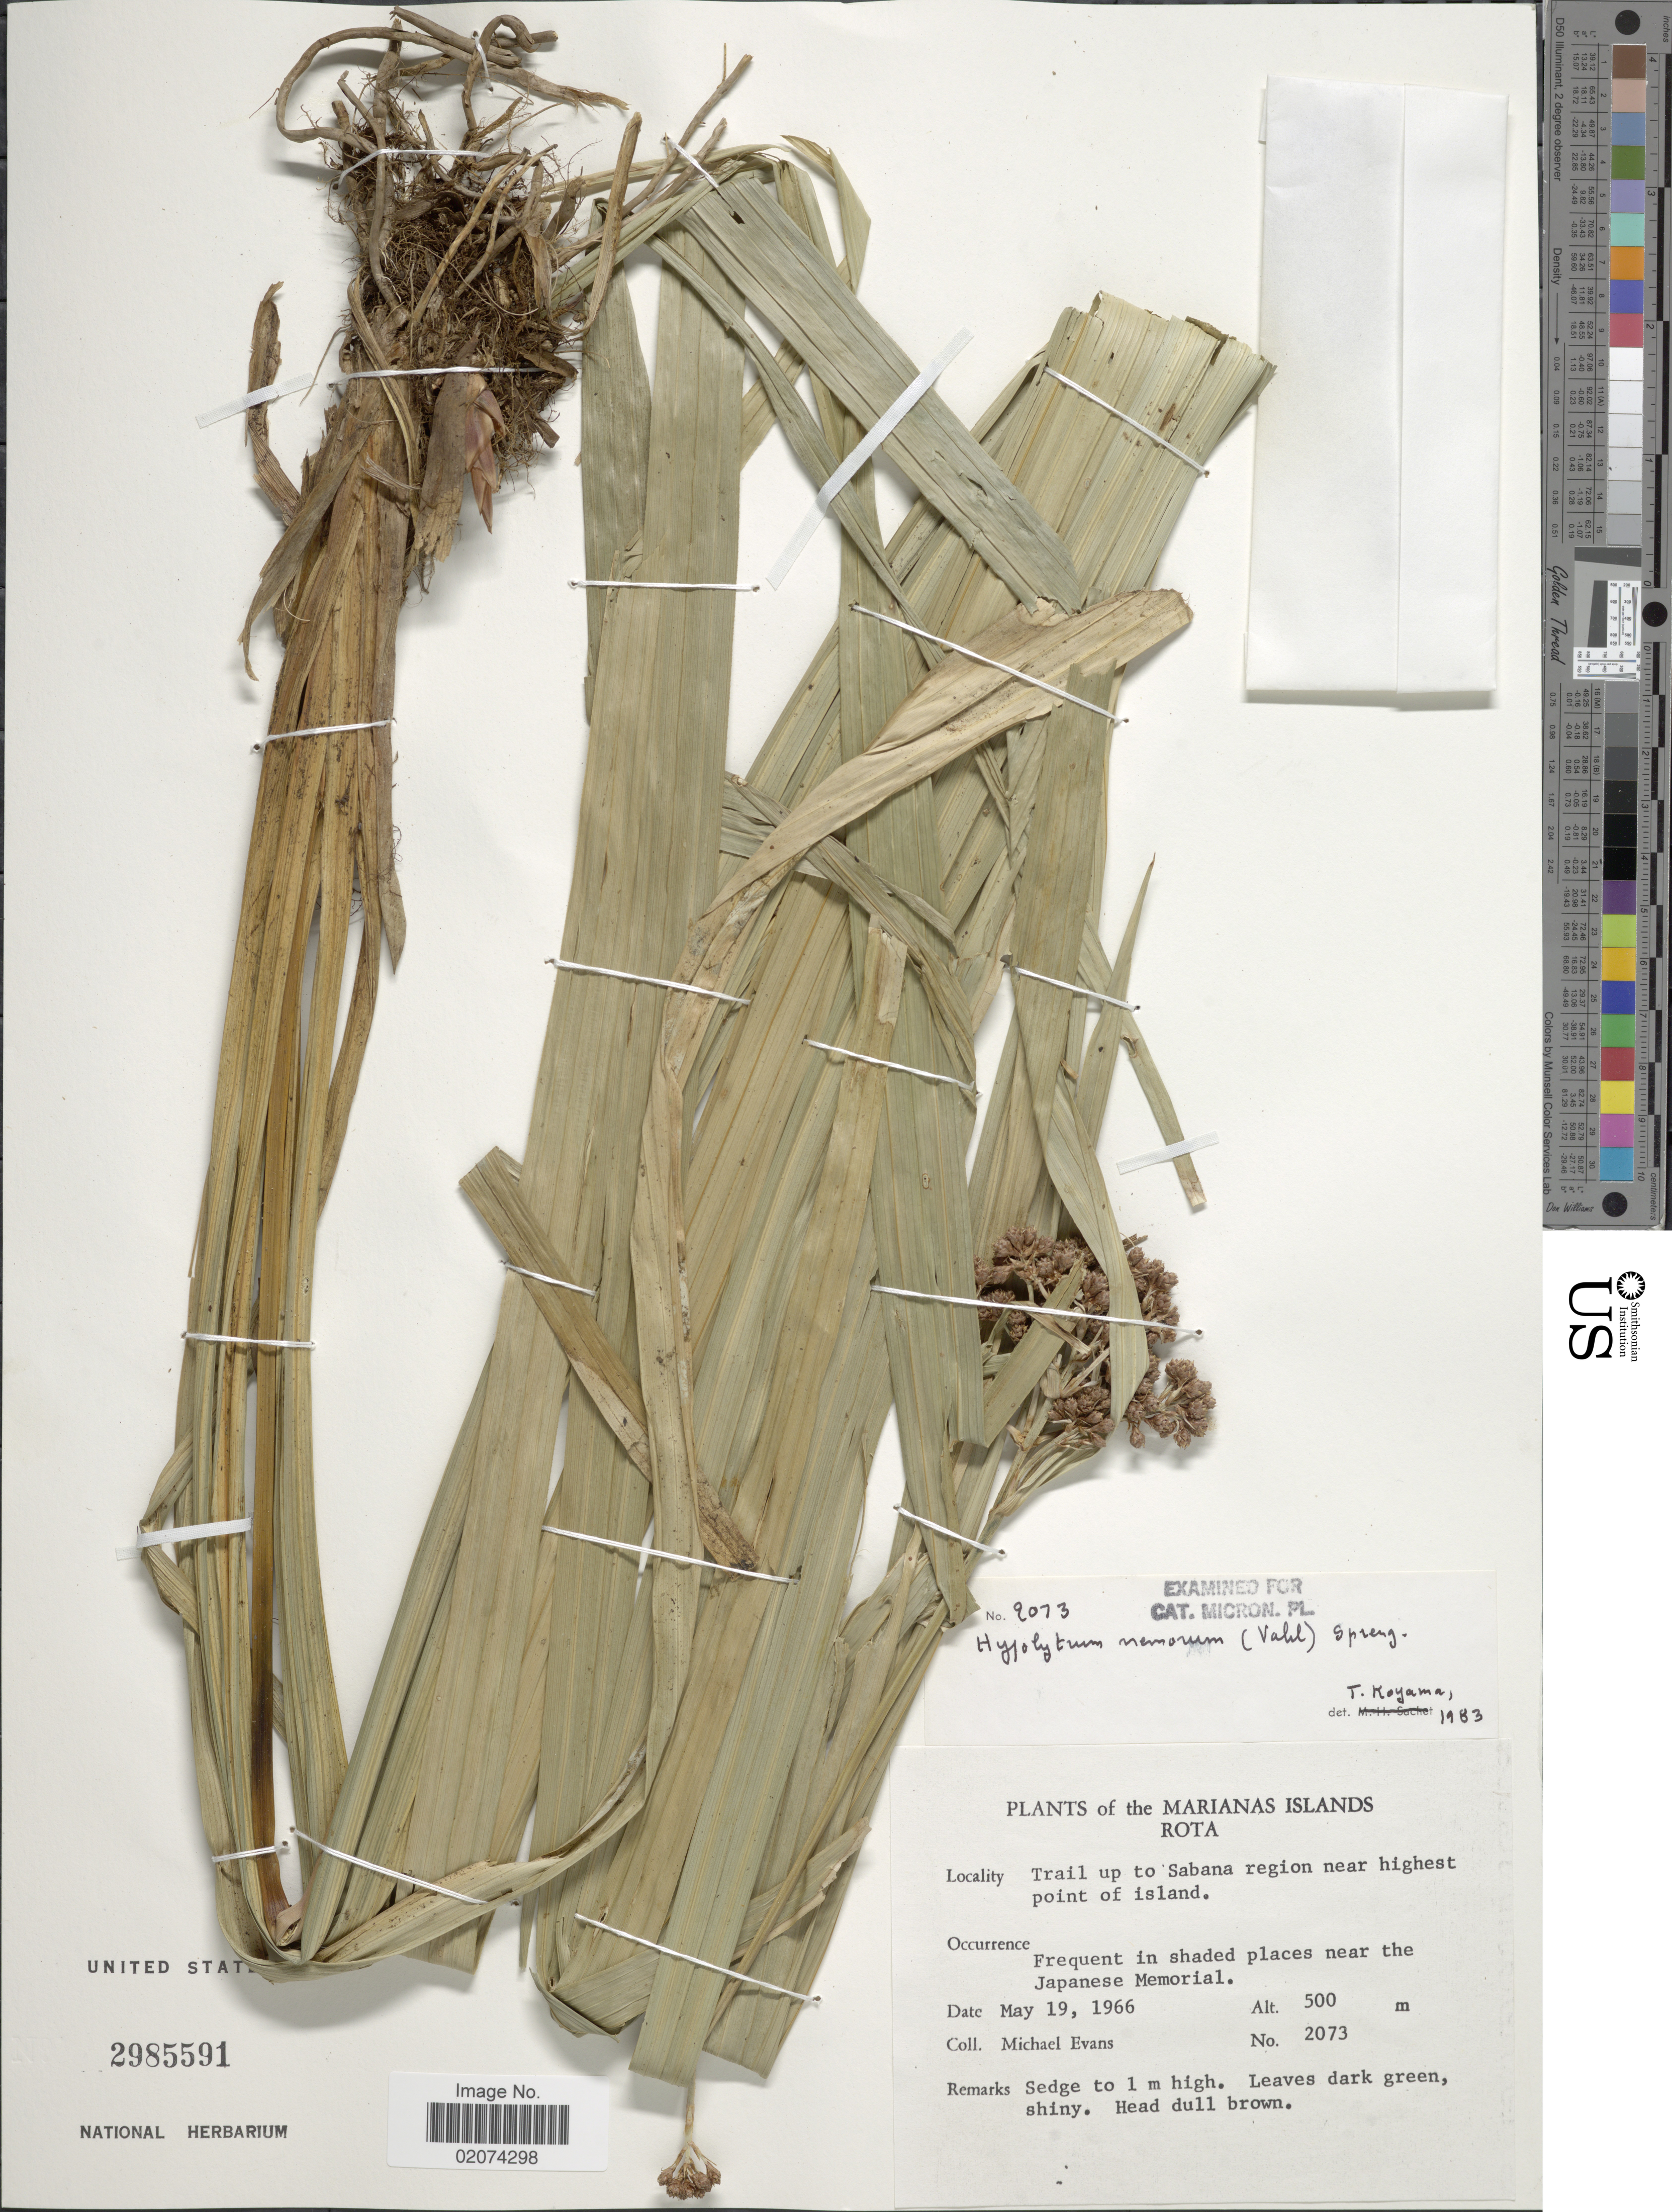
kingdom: Plantae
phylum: Tracheophyta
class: Liliopsida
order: Poales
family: Cyperaceae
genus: Hypolytrum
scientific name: Hypolytrum nemorum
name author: (Vahl) Spreng.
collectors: M. Evans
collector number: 2073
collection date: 1966-05-19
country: Northern Mariana Islands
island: Rota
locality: Rota, Trail up to Sabana regiom near highest point of island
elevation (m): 500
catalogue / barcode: US 2985591